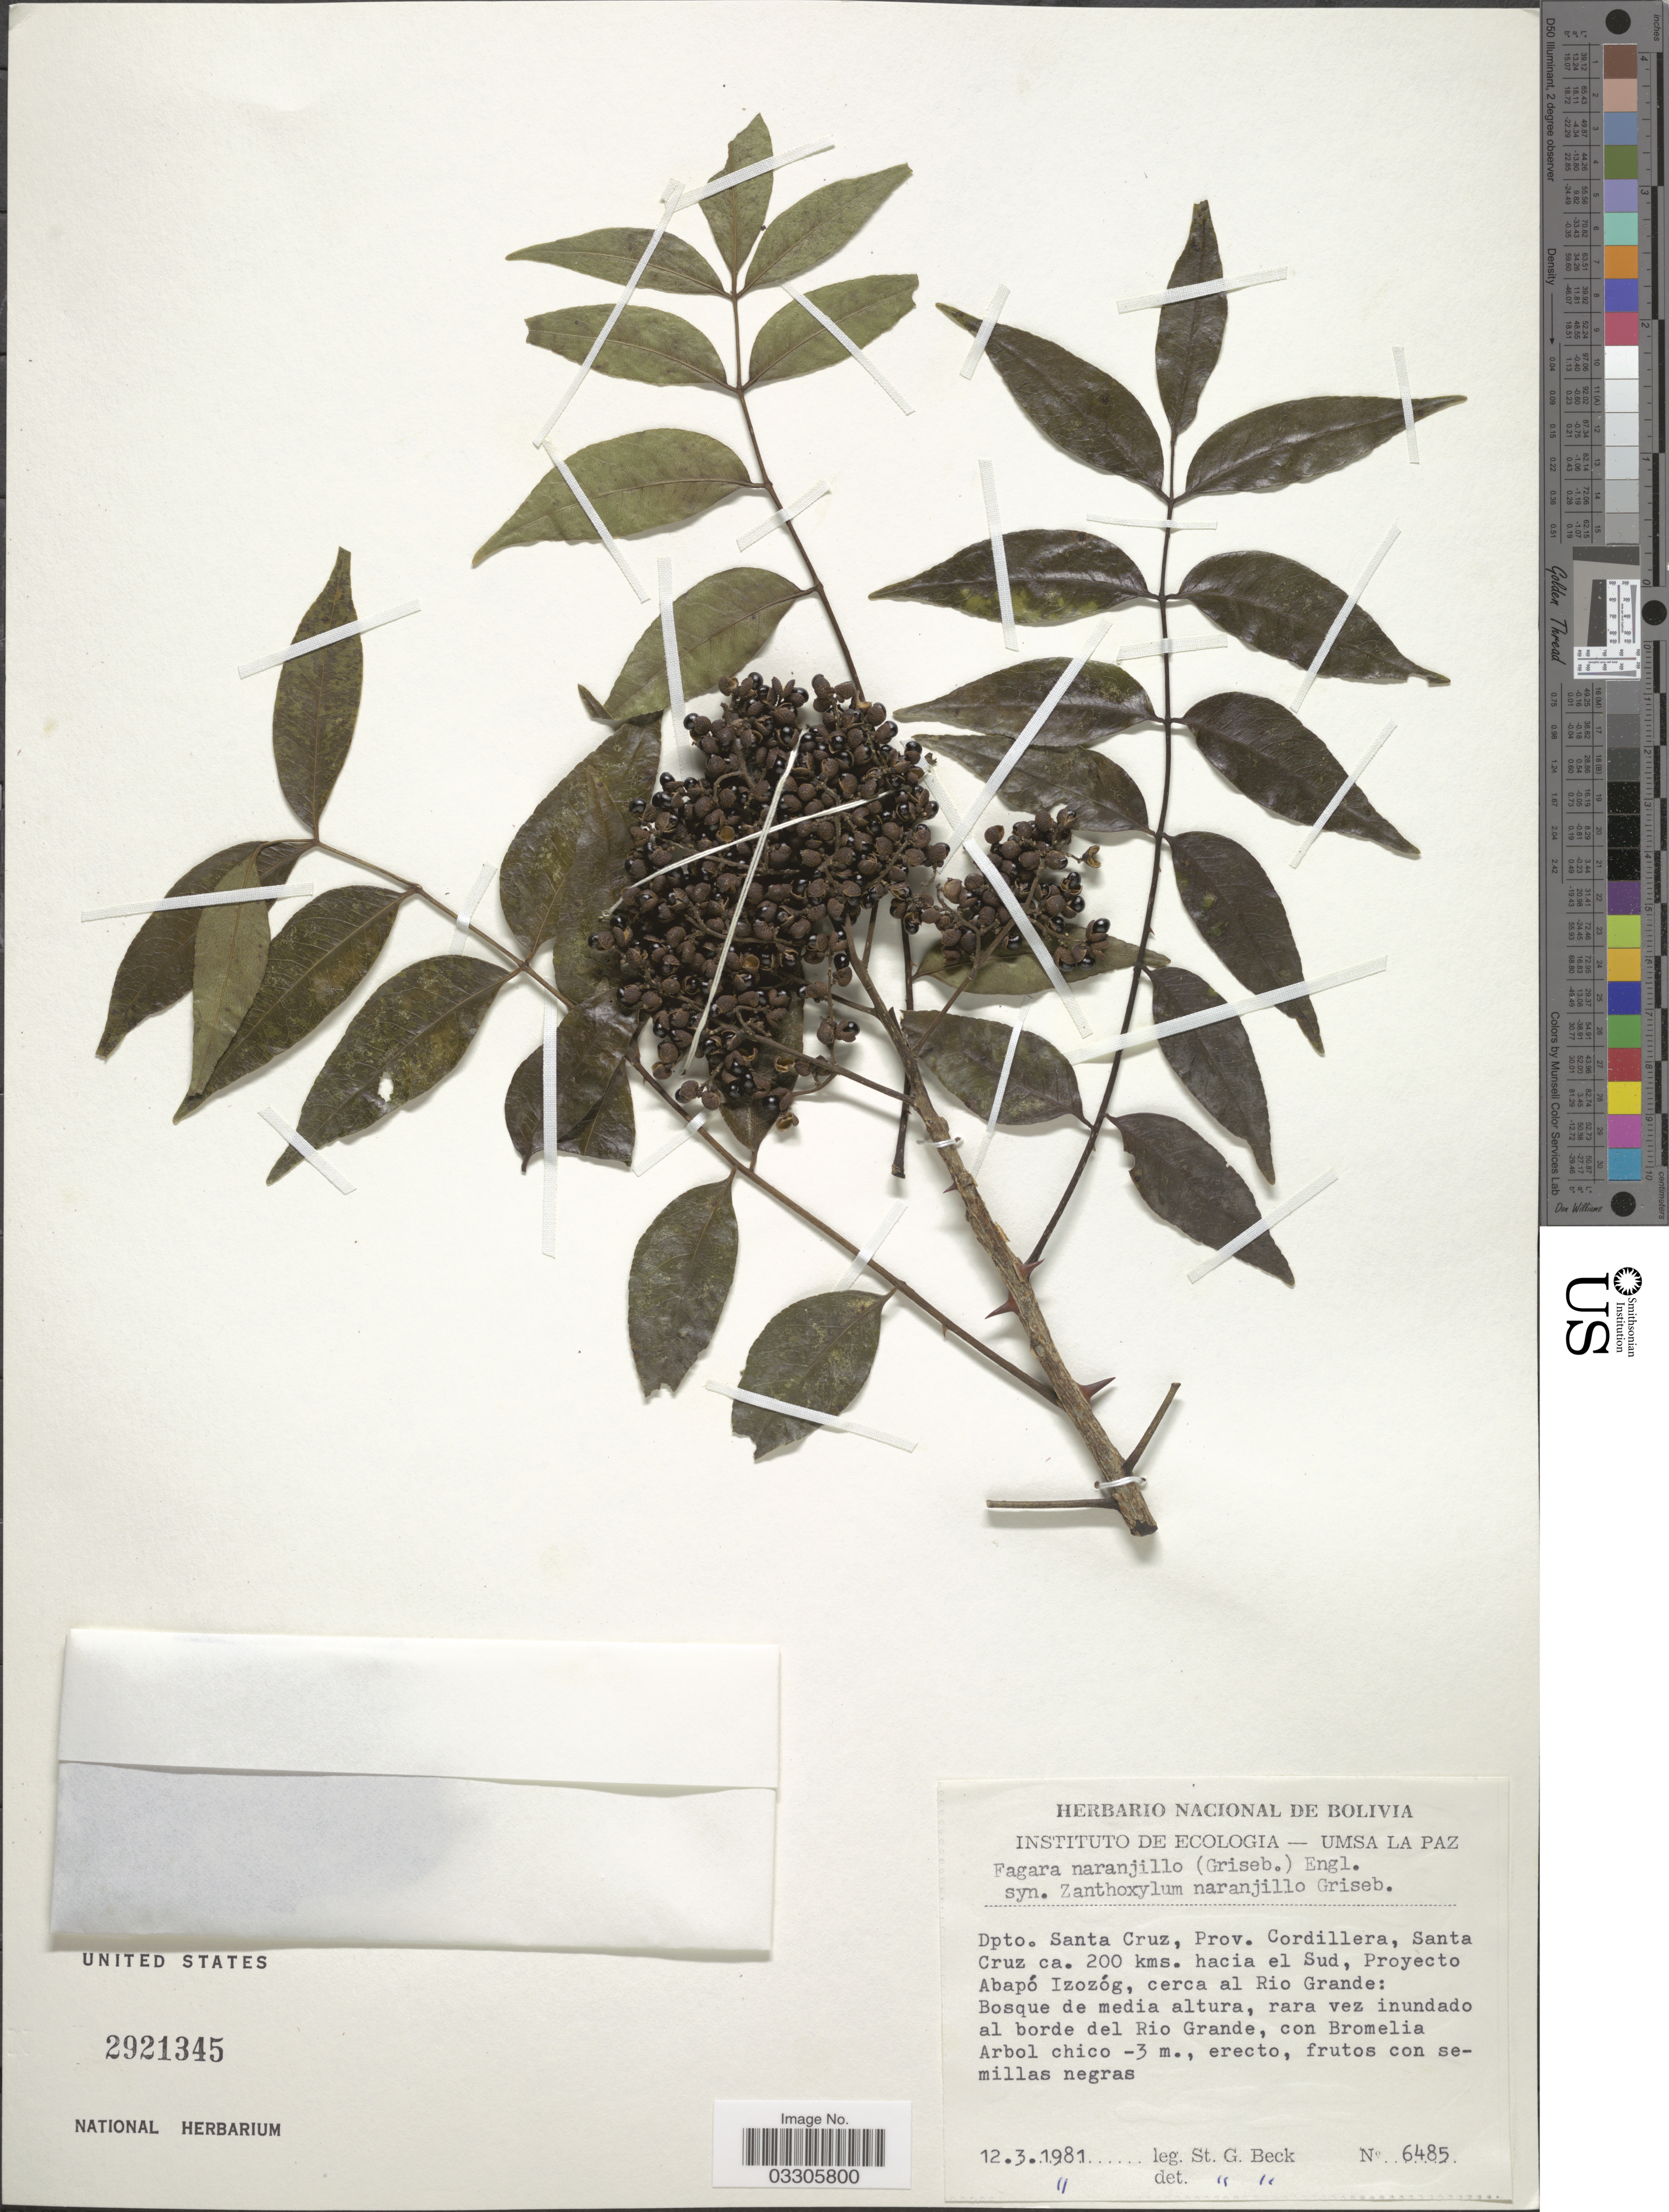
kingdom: Plantae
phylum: Tracheophyta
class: Magnoliopsida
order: Sapindales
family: Rutaceae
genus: Zanthoxylum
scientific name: Zanthoxylum naranjillo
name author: Griseb.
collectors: S. G. Beck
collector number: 6485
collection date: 1981-03-12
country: Bolivia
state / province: Santa Cruz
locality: Dpto. Santa Cruz, Prov. Cordillera, Santa Cruz ca. 200 kms. hacia el Sud, Proyecto Abapó Izozóg, cerca al Rio Grande: Bosque de media altura, rara vez inundado al borde del Rio Grande, con Bromelia.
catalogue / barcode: US 2921345